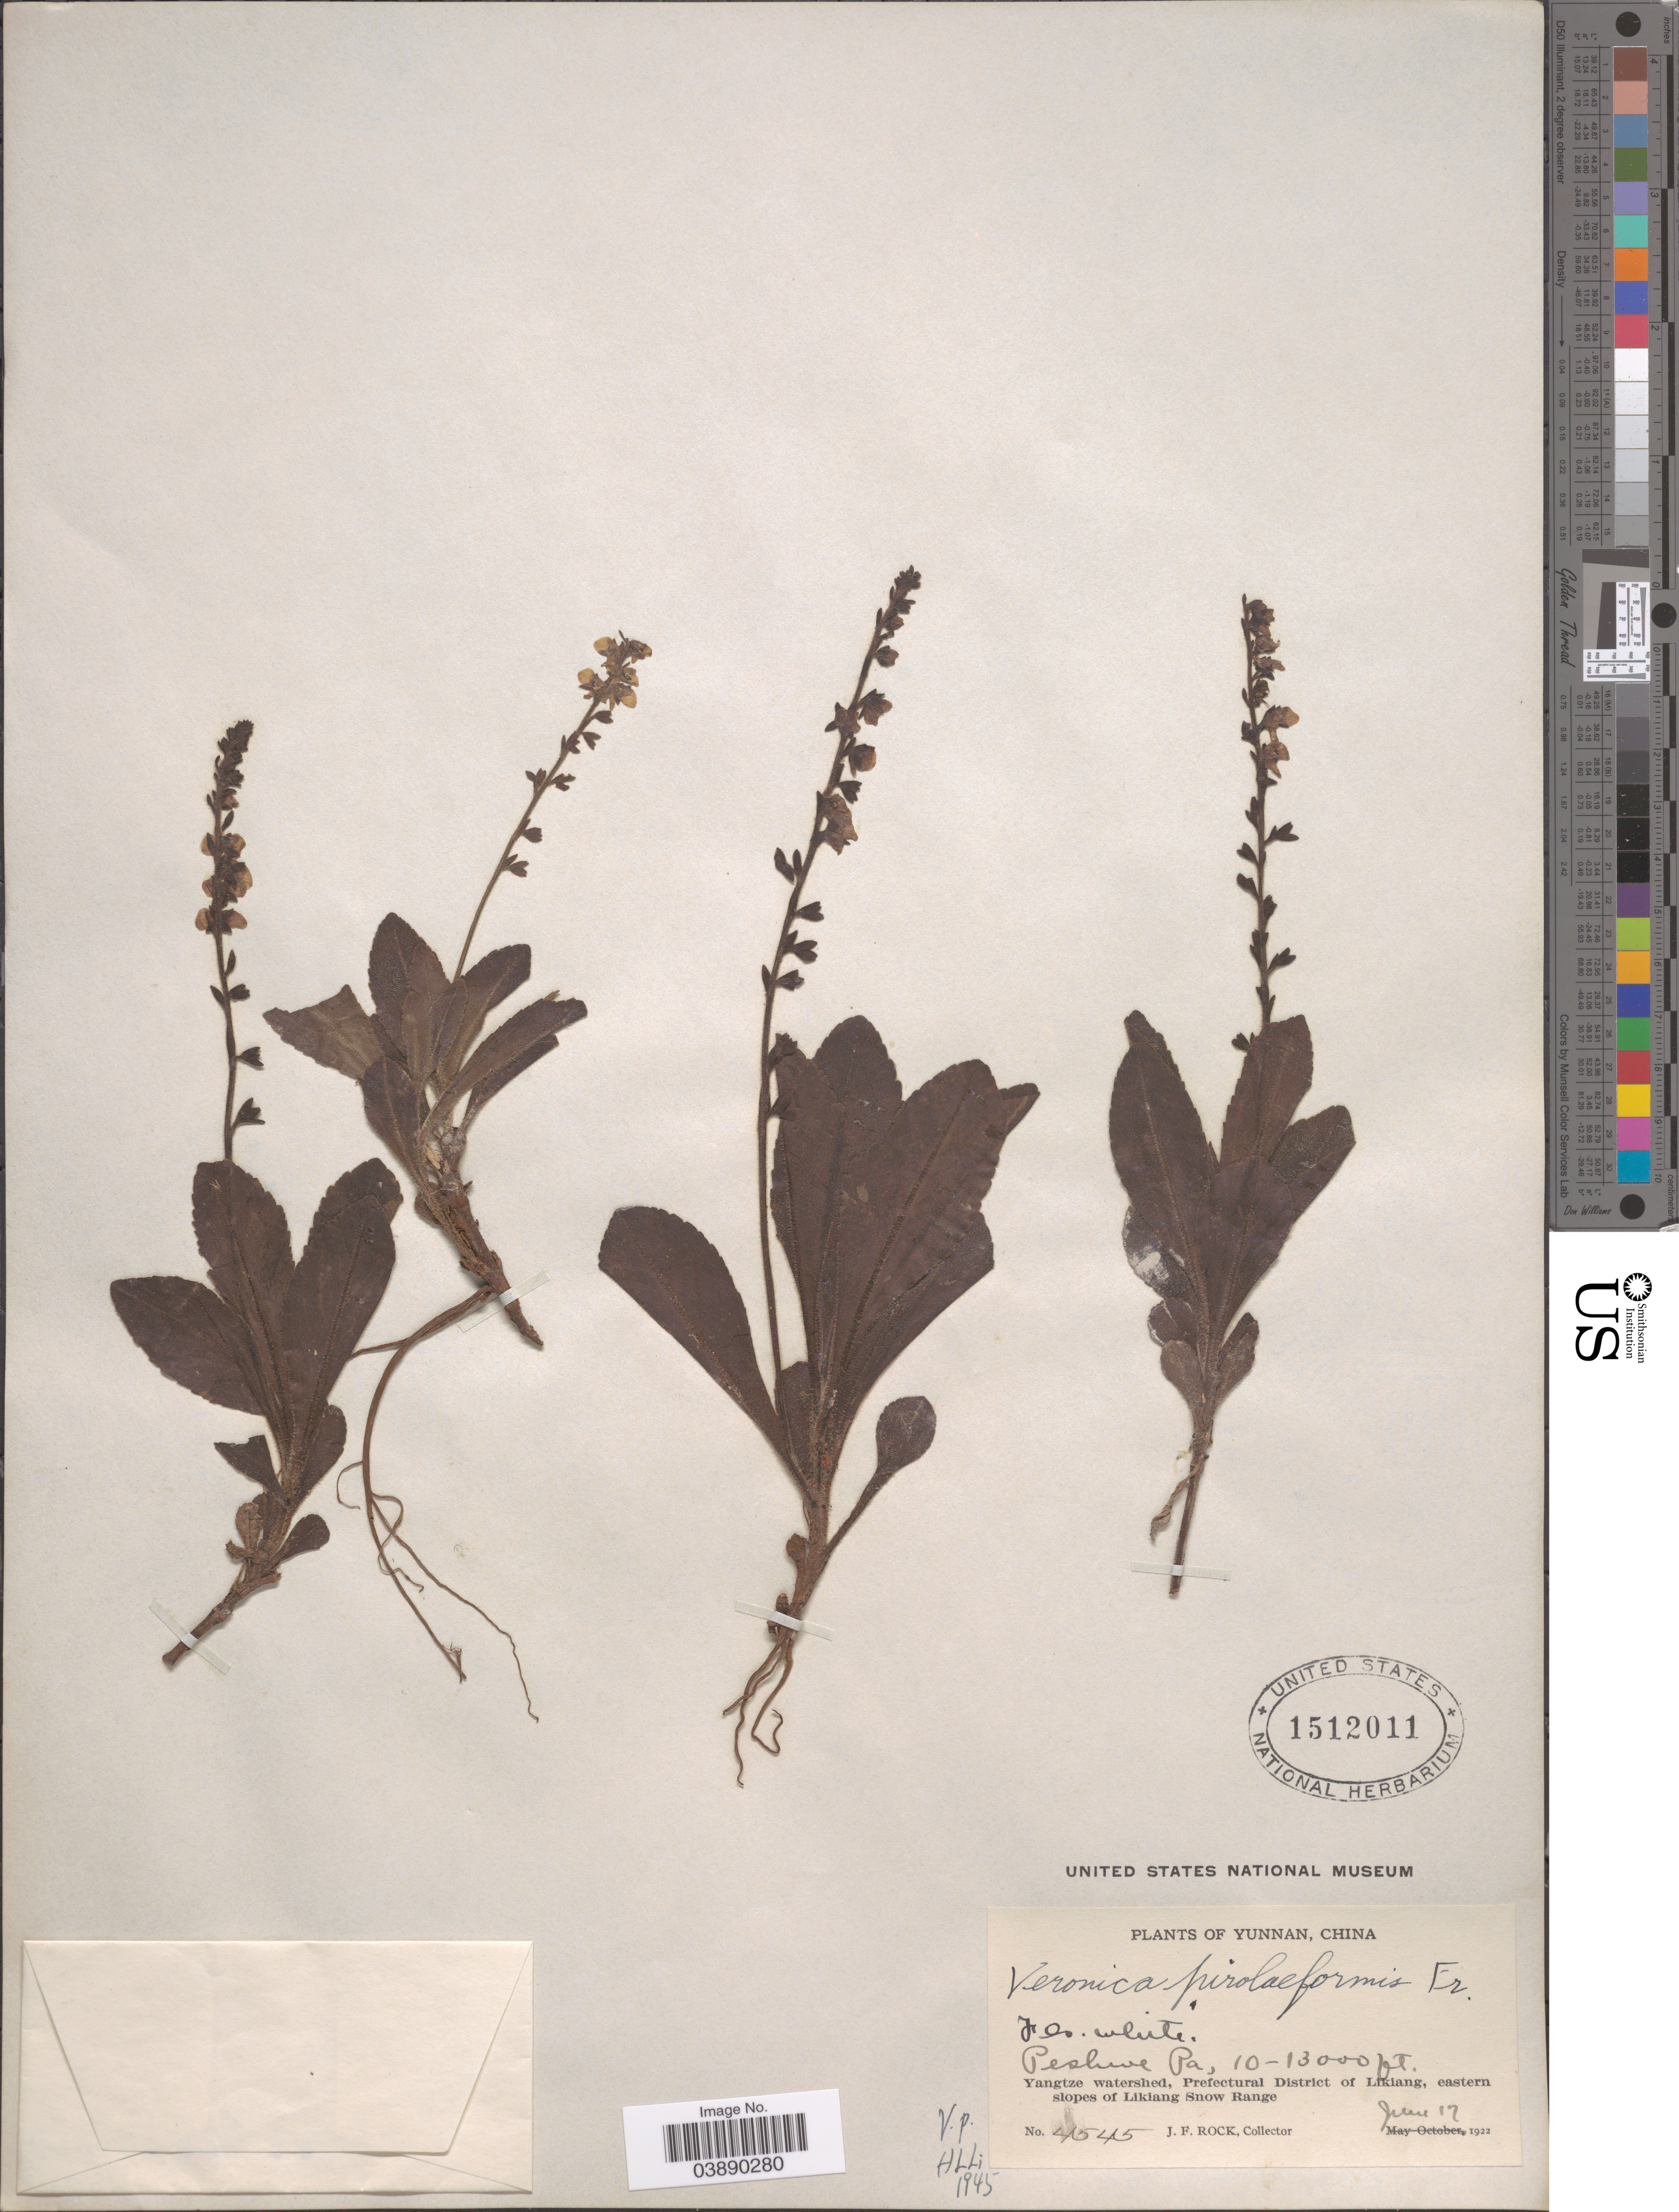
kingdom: Plantae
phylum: Tracheophyta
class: Magnoliopsida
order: Lamiales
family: Plantaginaceae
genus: Veronica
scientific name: Veronica piroliformis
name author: Franch.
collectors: J. Rock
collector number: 4545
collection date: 1922-06-17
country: China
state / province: Yunnan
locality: Peshwe Pa. Yangtze watershed, Prefectural District of Likiang, eastern slopes of Likiang Snow Range.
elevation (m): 3048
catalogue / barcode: US 1512011